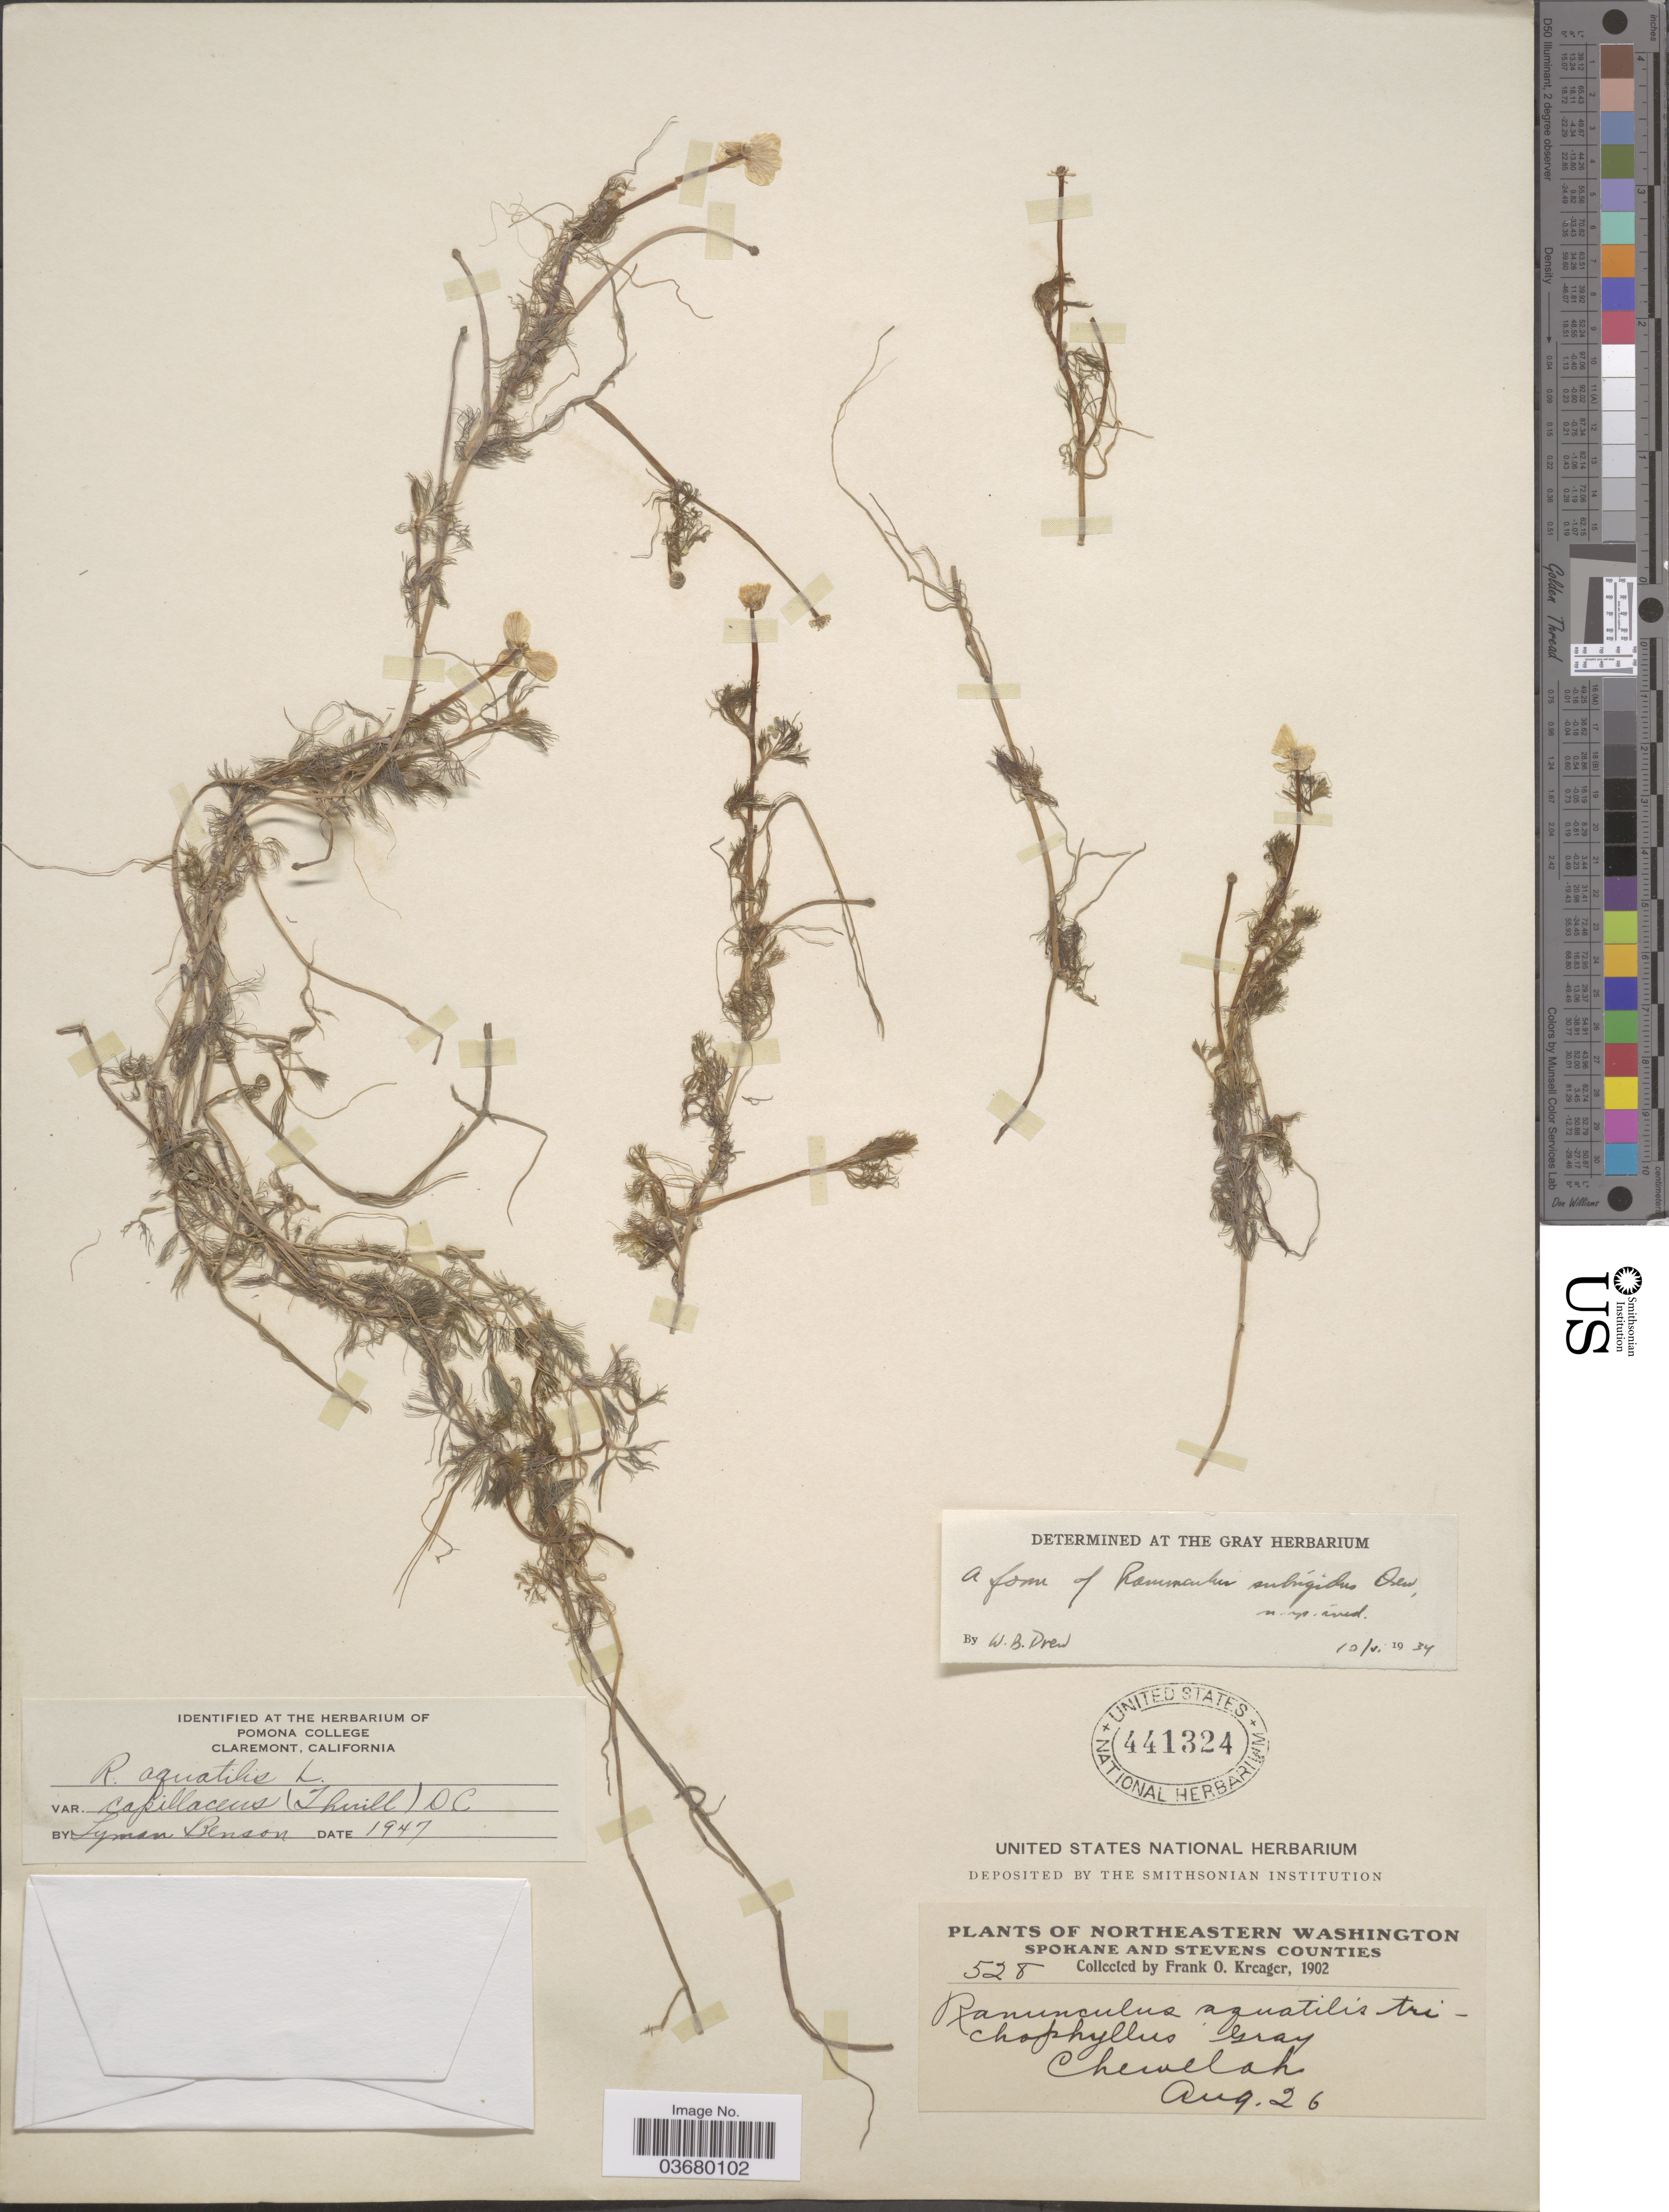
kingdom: Plantae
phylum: Tracheophyta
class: Magnoliopsida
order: Ranunculales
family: Ranunculaceae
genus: Ranunculus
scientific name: Ranunculus subrigidus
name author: W.B. Drew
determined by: Strong, Mark T., (BOT), Smithsonian Institution - National Museum of Natural History (UNITED STATES)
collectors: F. Kreager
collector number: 528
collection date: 1902-08-26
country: United States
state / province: Washington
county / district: Spokane / Stevens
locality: Northeastern Washington. Spokane and Stevens Counties. Chewelah.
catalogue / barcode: US 441324